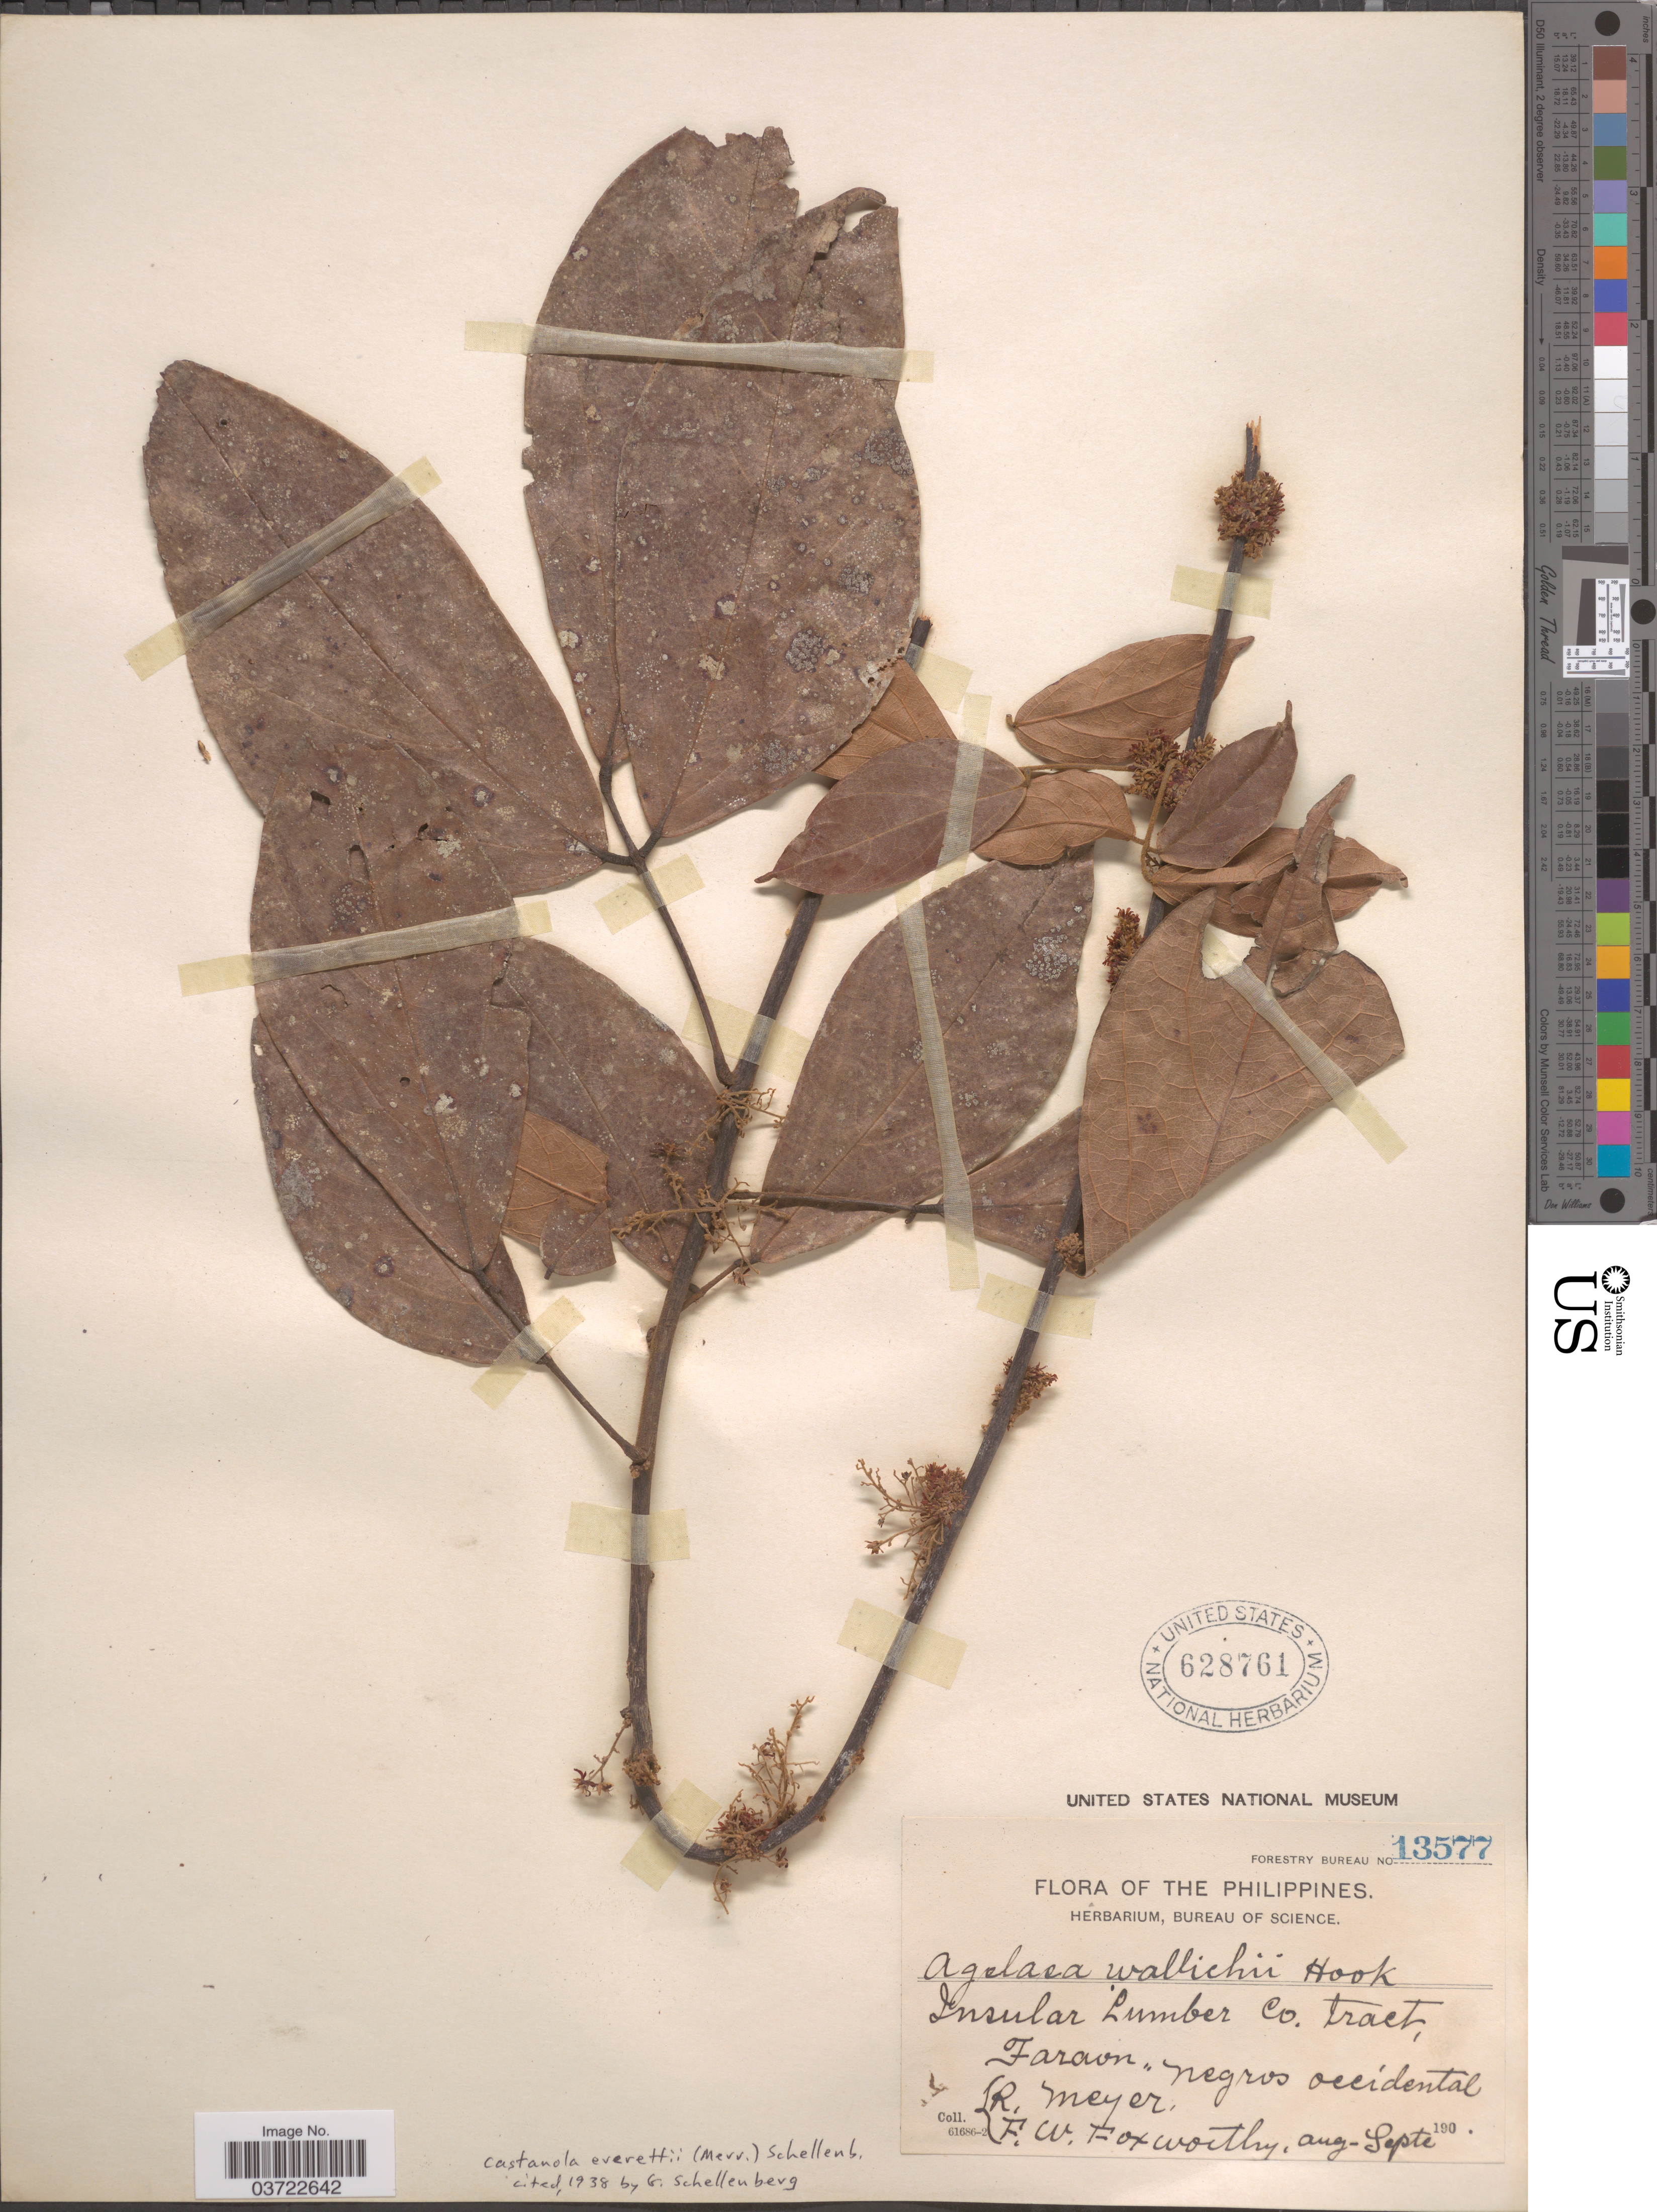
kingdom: Plantae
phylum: Tracheophyta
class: Magnoliopsida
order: Oxalidales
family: Connaraceae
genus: Agelaea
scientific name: Agelaea borneensis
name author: (Hook. f.) Merr.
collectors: R. Meyer & F. W. Foxworthy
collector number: Forestry Bureau 13577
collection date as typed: Aug-Sept 190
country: Philippines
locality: Insular Lumber Co. tract, Faraon Negros occidental.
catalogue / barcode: US 628761